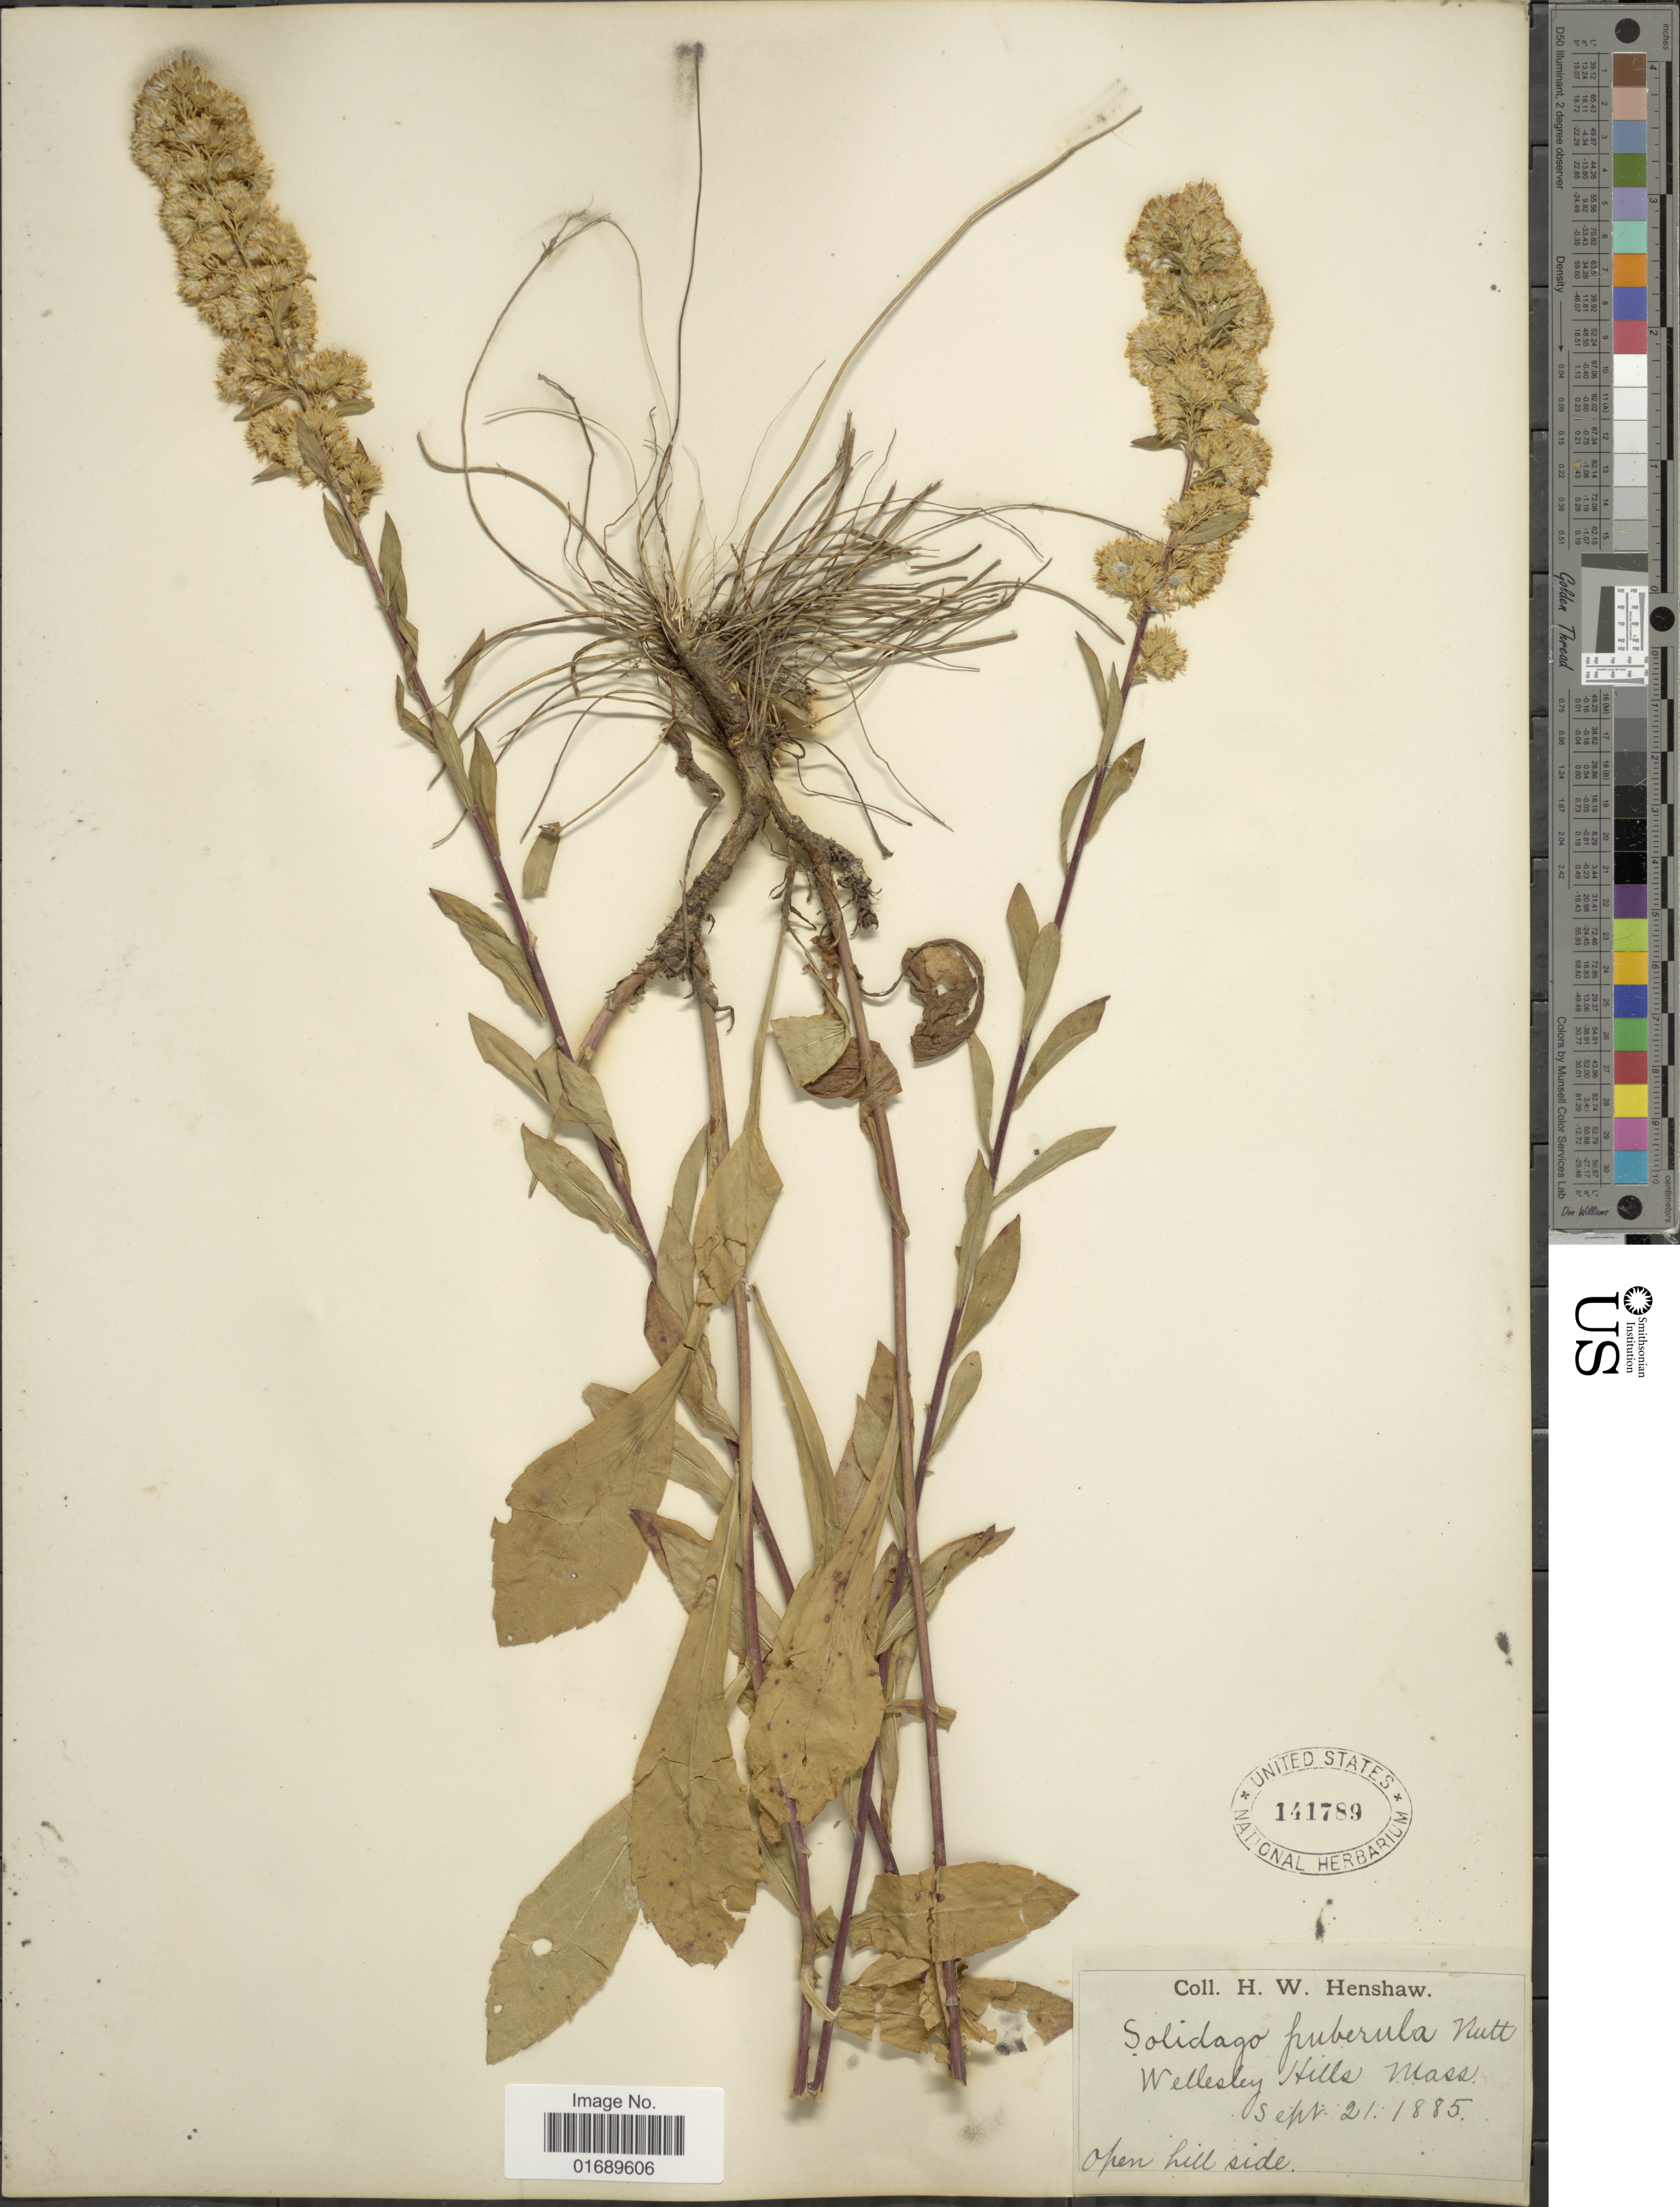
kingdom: Plantae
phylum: Tracheophyta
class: Magnoliopsida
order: Asterales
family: Asteraceae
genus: Solidago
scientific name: Solidago puberula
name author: Nutt.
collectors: H. Henshaw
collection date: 1885-09-21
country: United States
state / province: Massachusetts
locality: Wellesley Hills, Open hill side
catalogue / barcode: US 141789